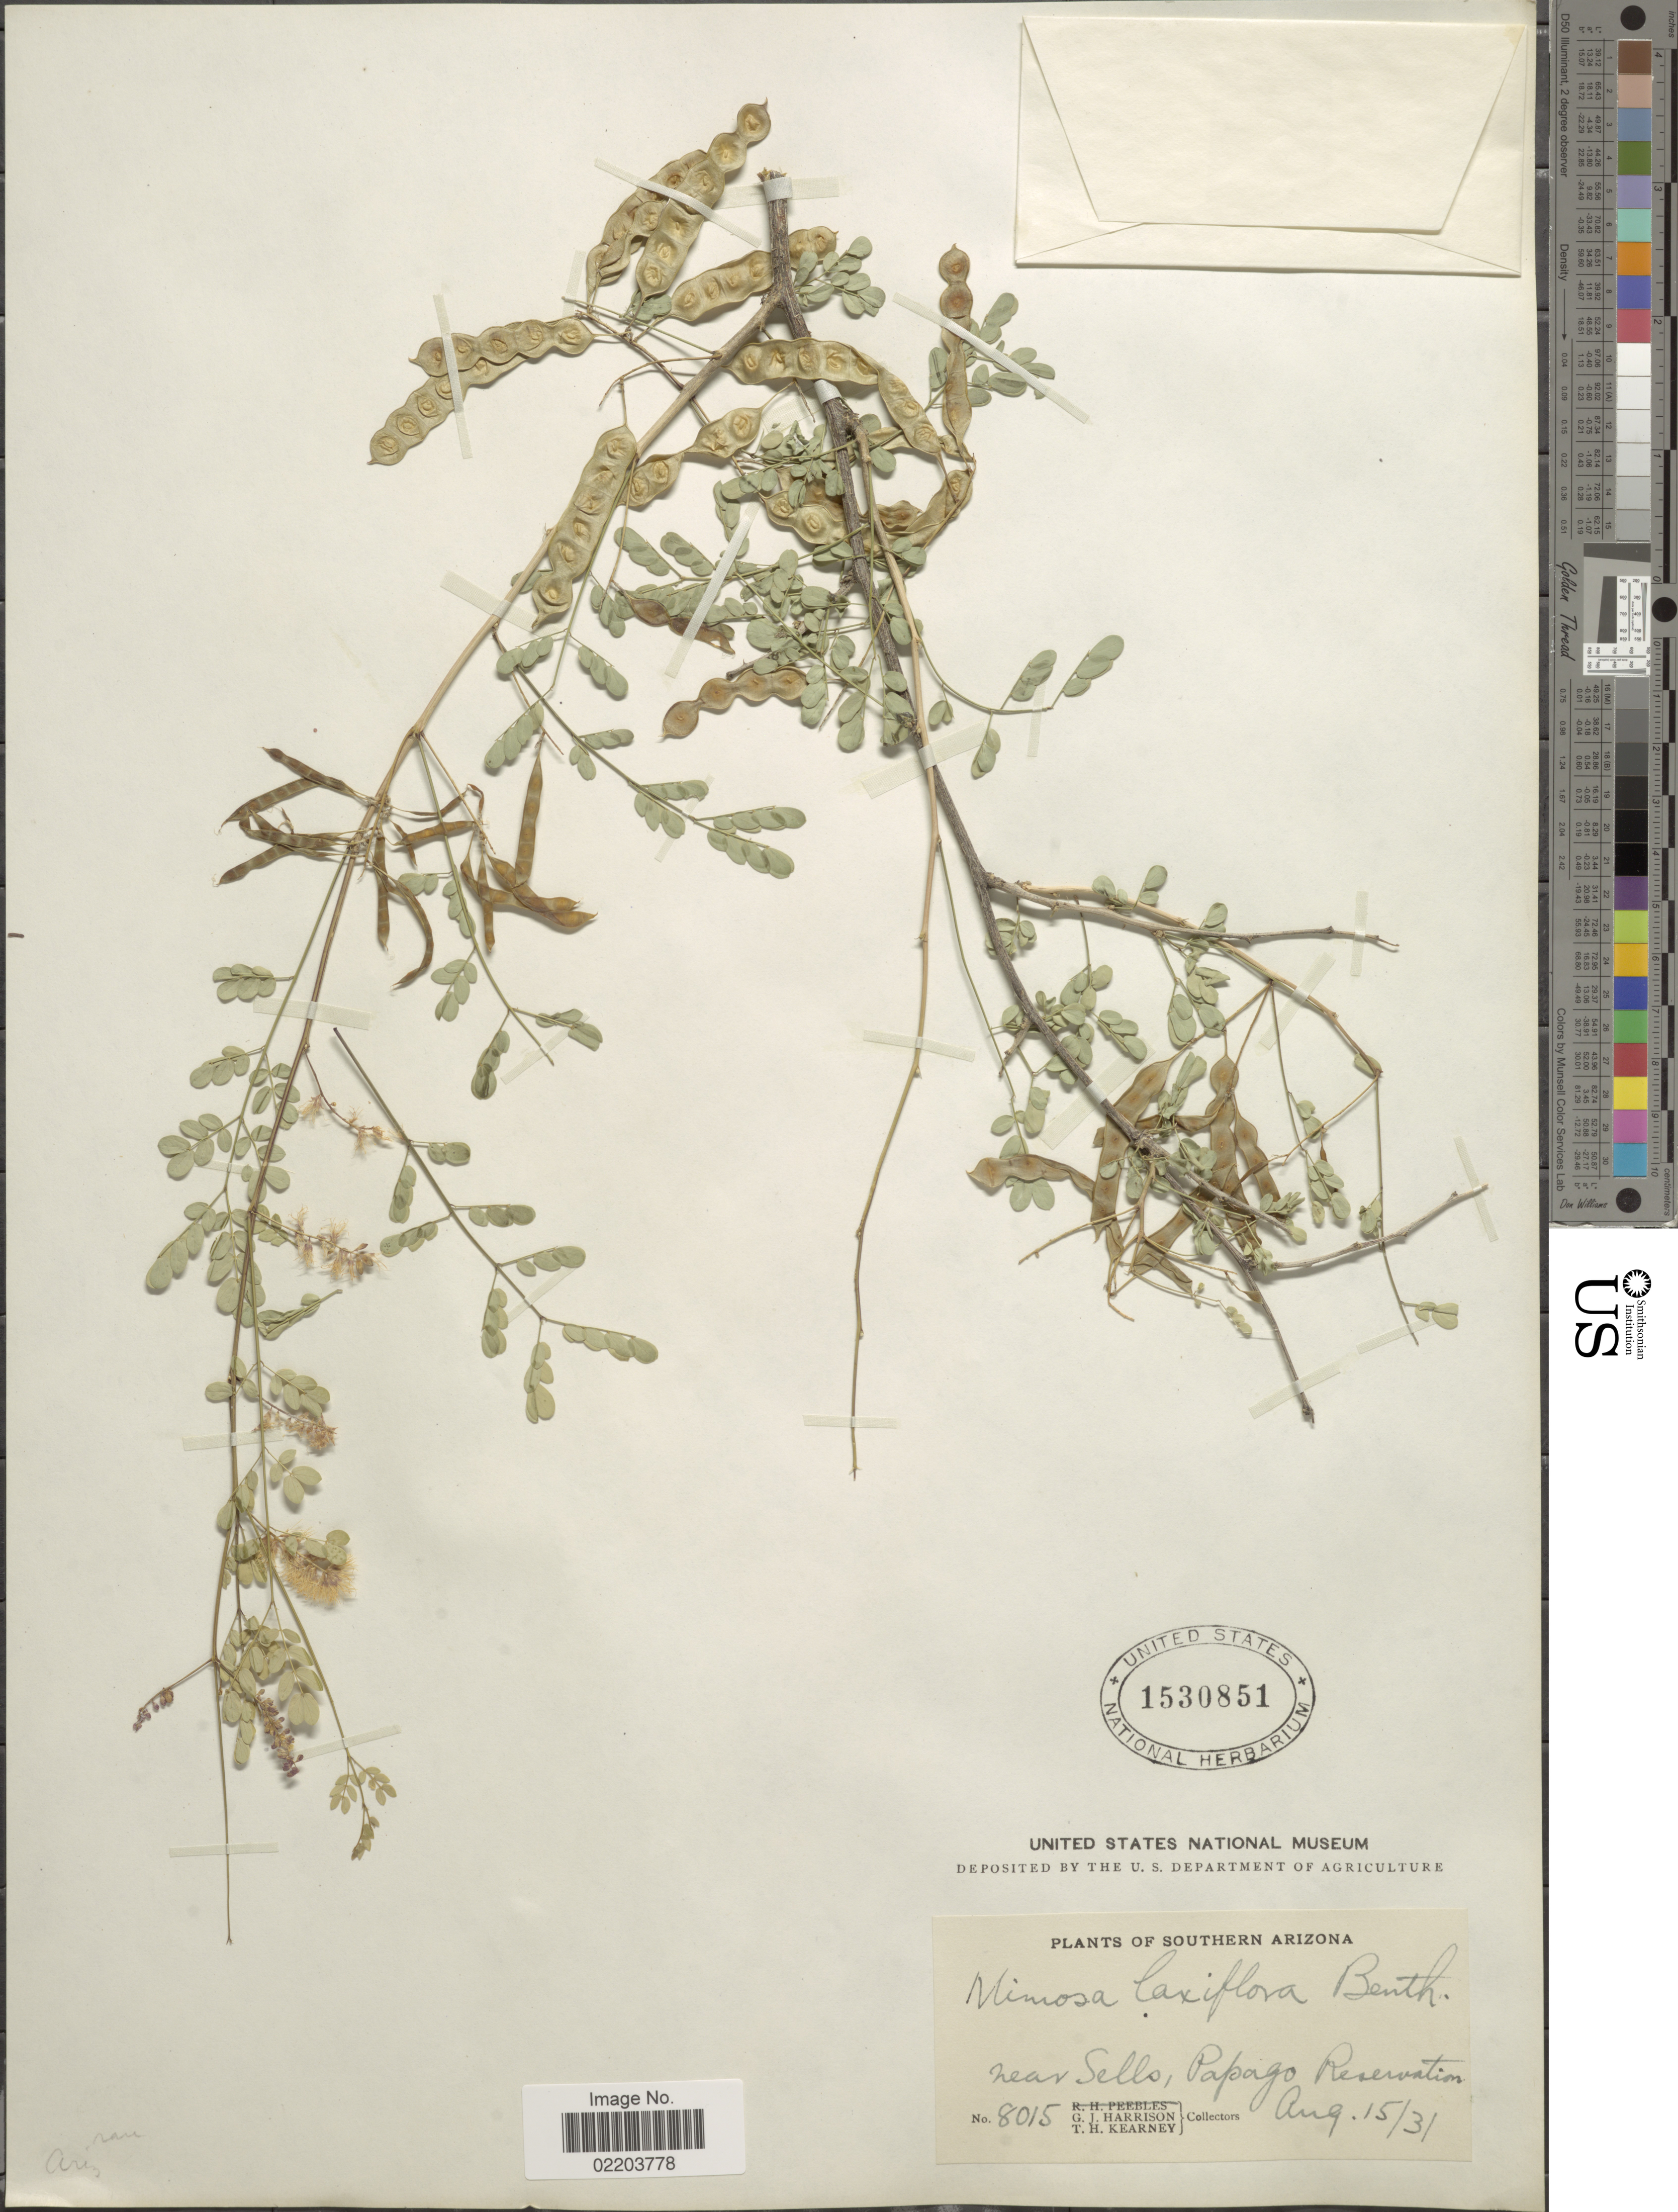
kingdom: Plantae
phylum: Tracheophyta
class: Magnoliopsida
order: Fabales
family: Fabaceae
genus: Mimosa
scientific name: Mimosa laxiflora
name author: Benth.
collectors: G. J. Harrison & T. H. Kearney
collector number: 8015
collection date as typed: Transcribed d/m/y: 15/8/31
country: United States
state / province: Arizona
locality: Southern Arizona, near Sells, Papago Reservation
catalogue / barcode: US 1530851